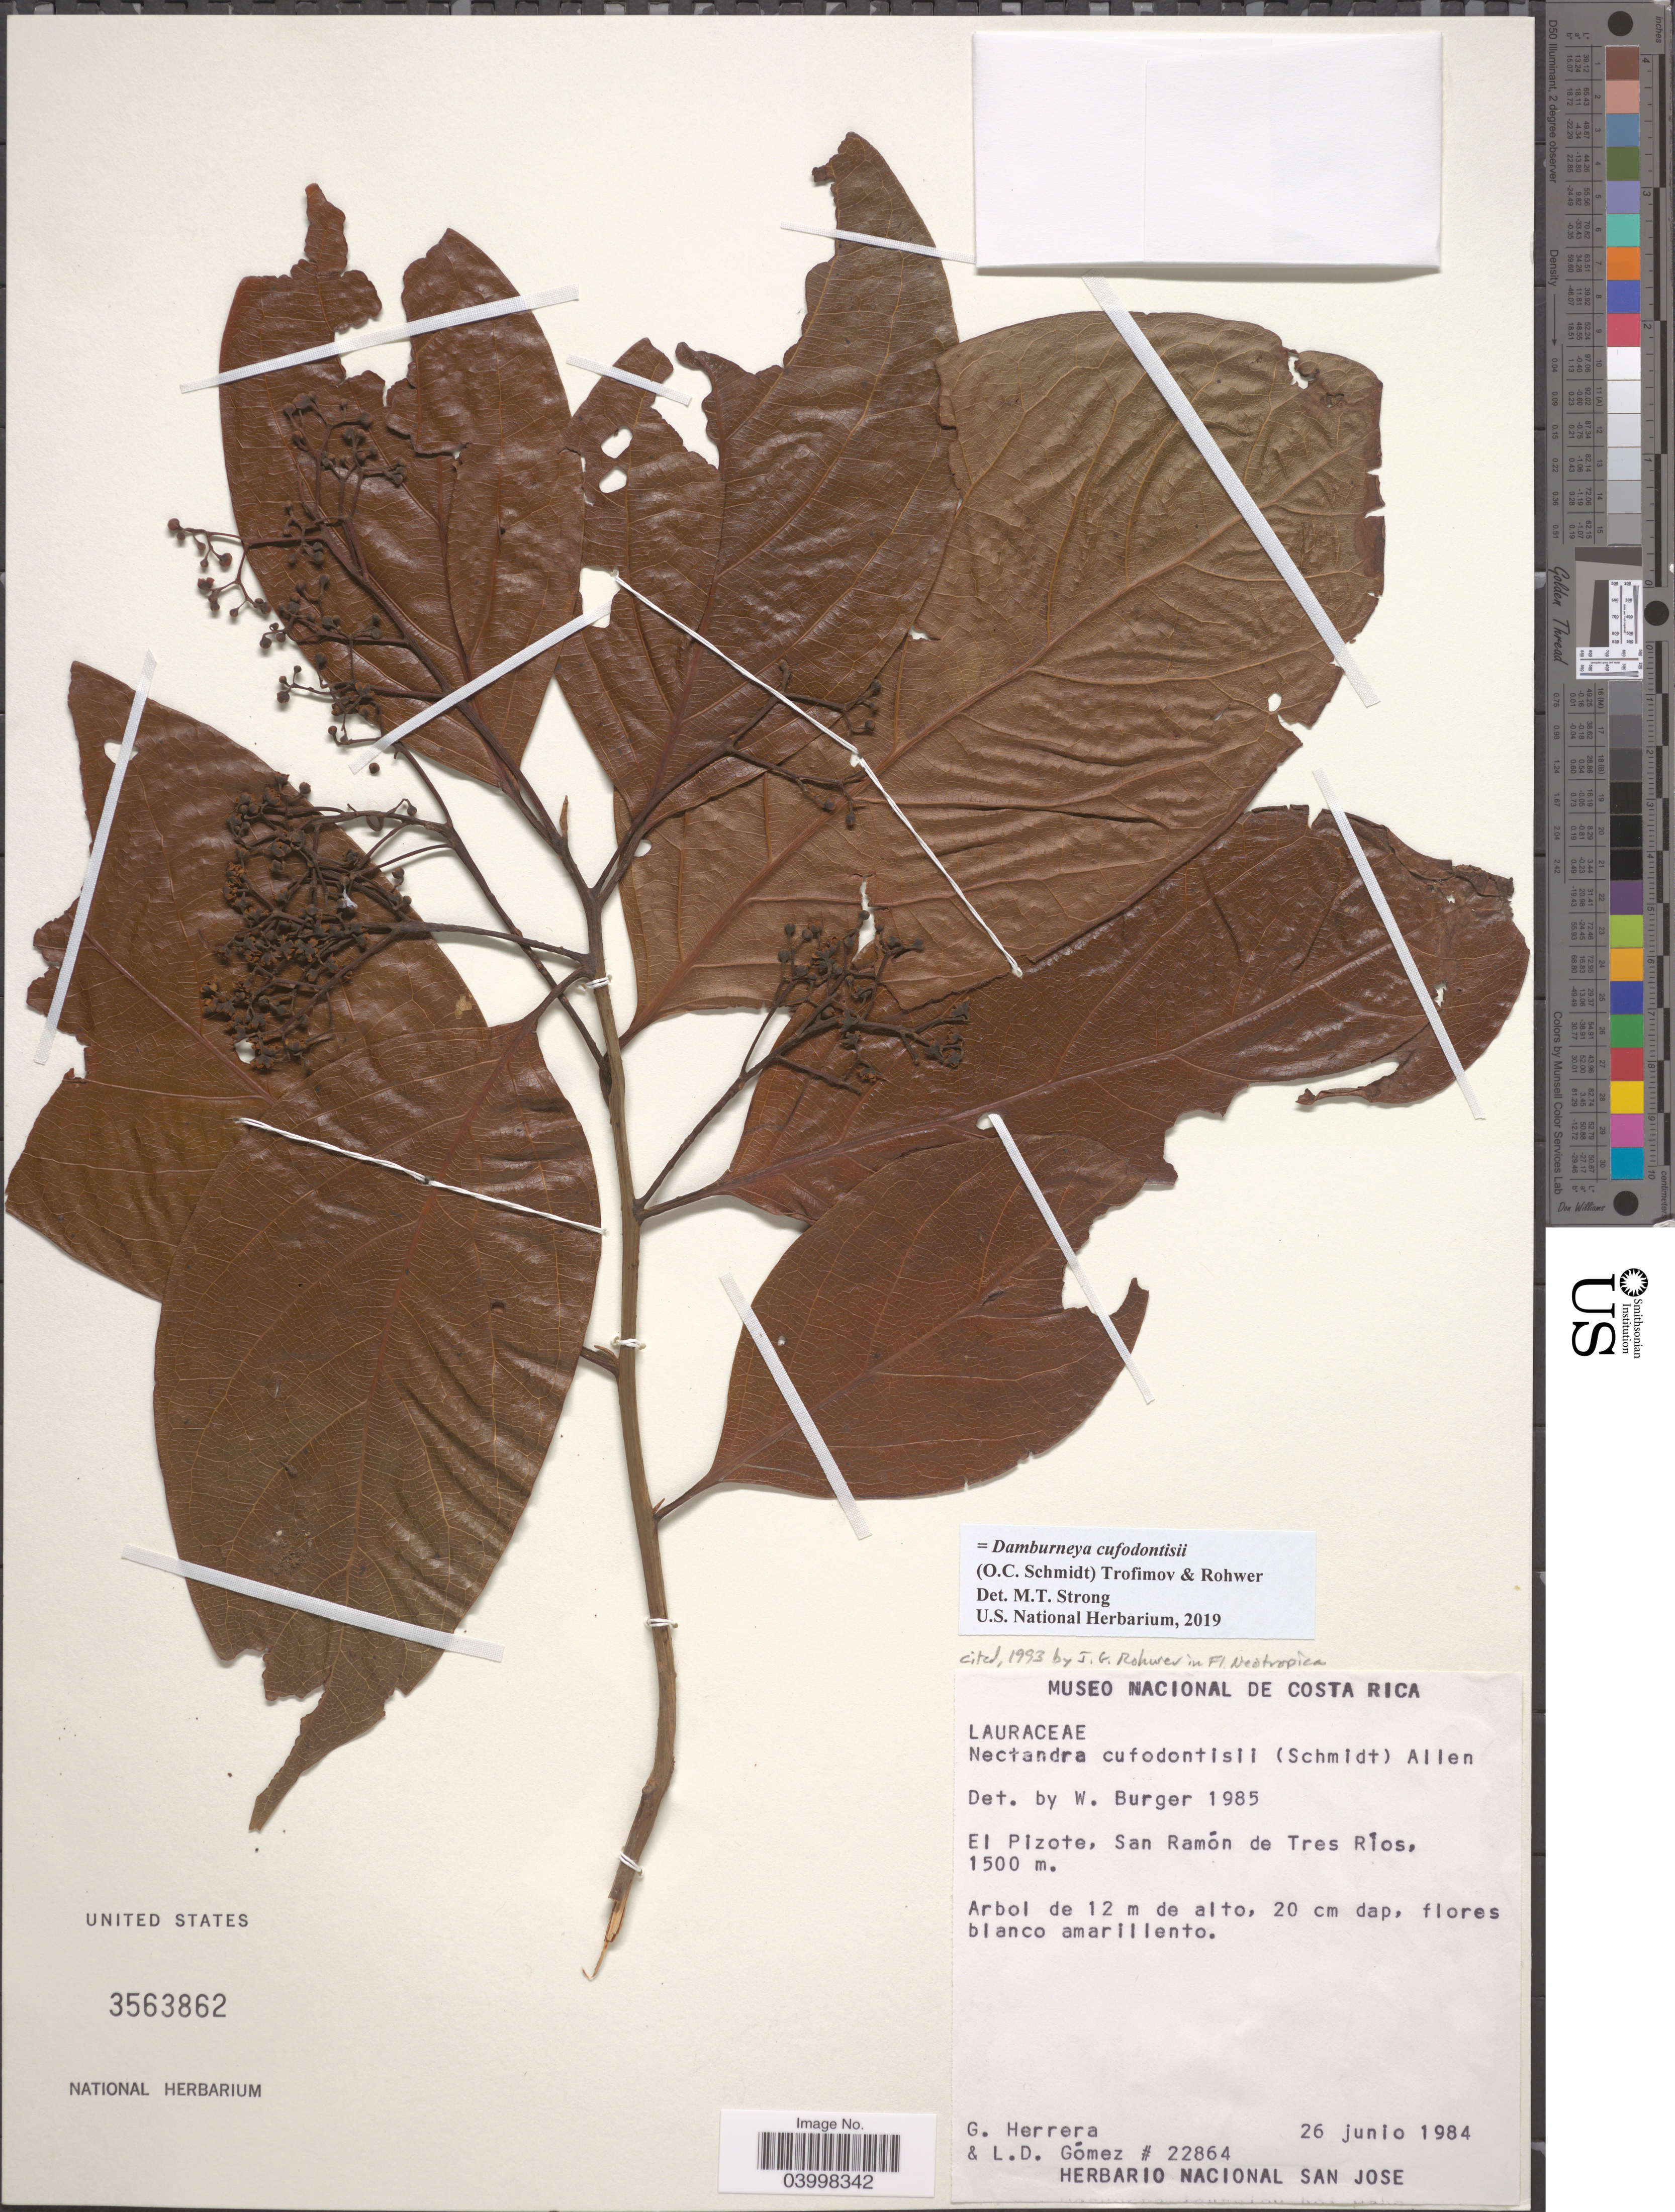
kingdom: Plantae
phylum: Tracheophyta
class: Magnoliopsida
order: Laurales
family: Lauraceae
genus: Damburneya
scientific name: Damburneya cufodontisii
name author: (O.C. Schmidt in Cufod.) Trofimov & Rohwer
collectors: G. Herrera & L. D. Gómez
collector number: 22864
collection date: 1984-06-26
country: Costa Rica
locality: El Pizote, San Ramón de Tres Ríos.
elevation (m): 1500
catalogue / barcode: US 3563862